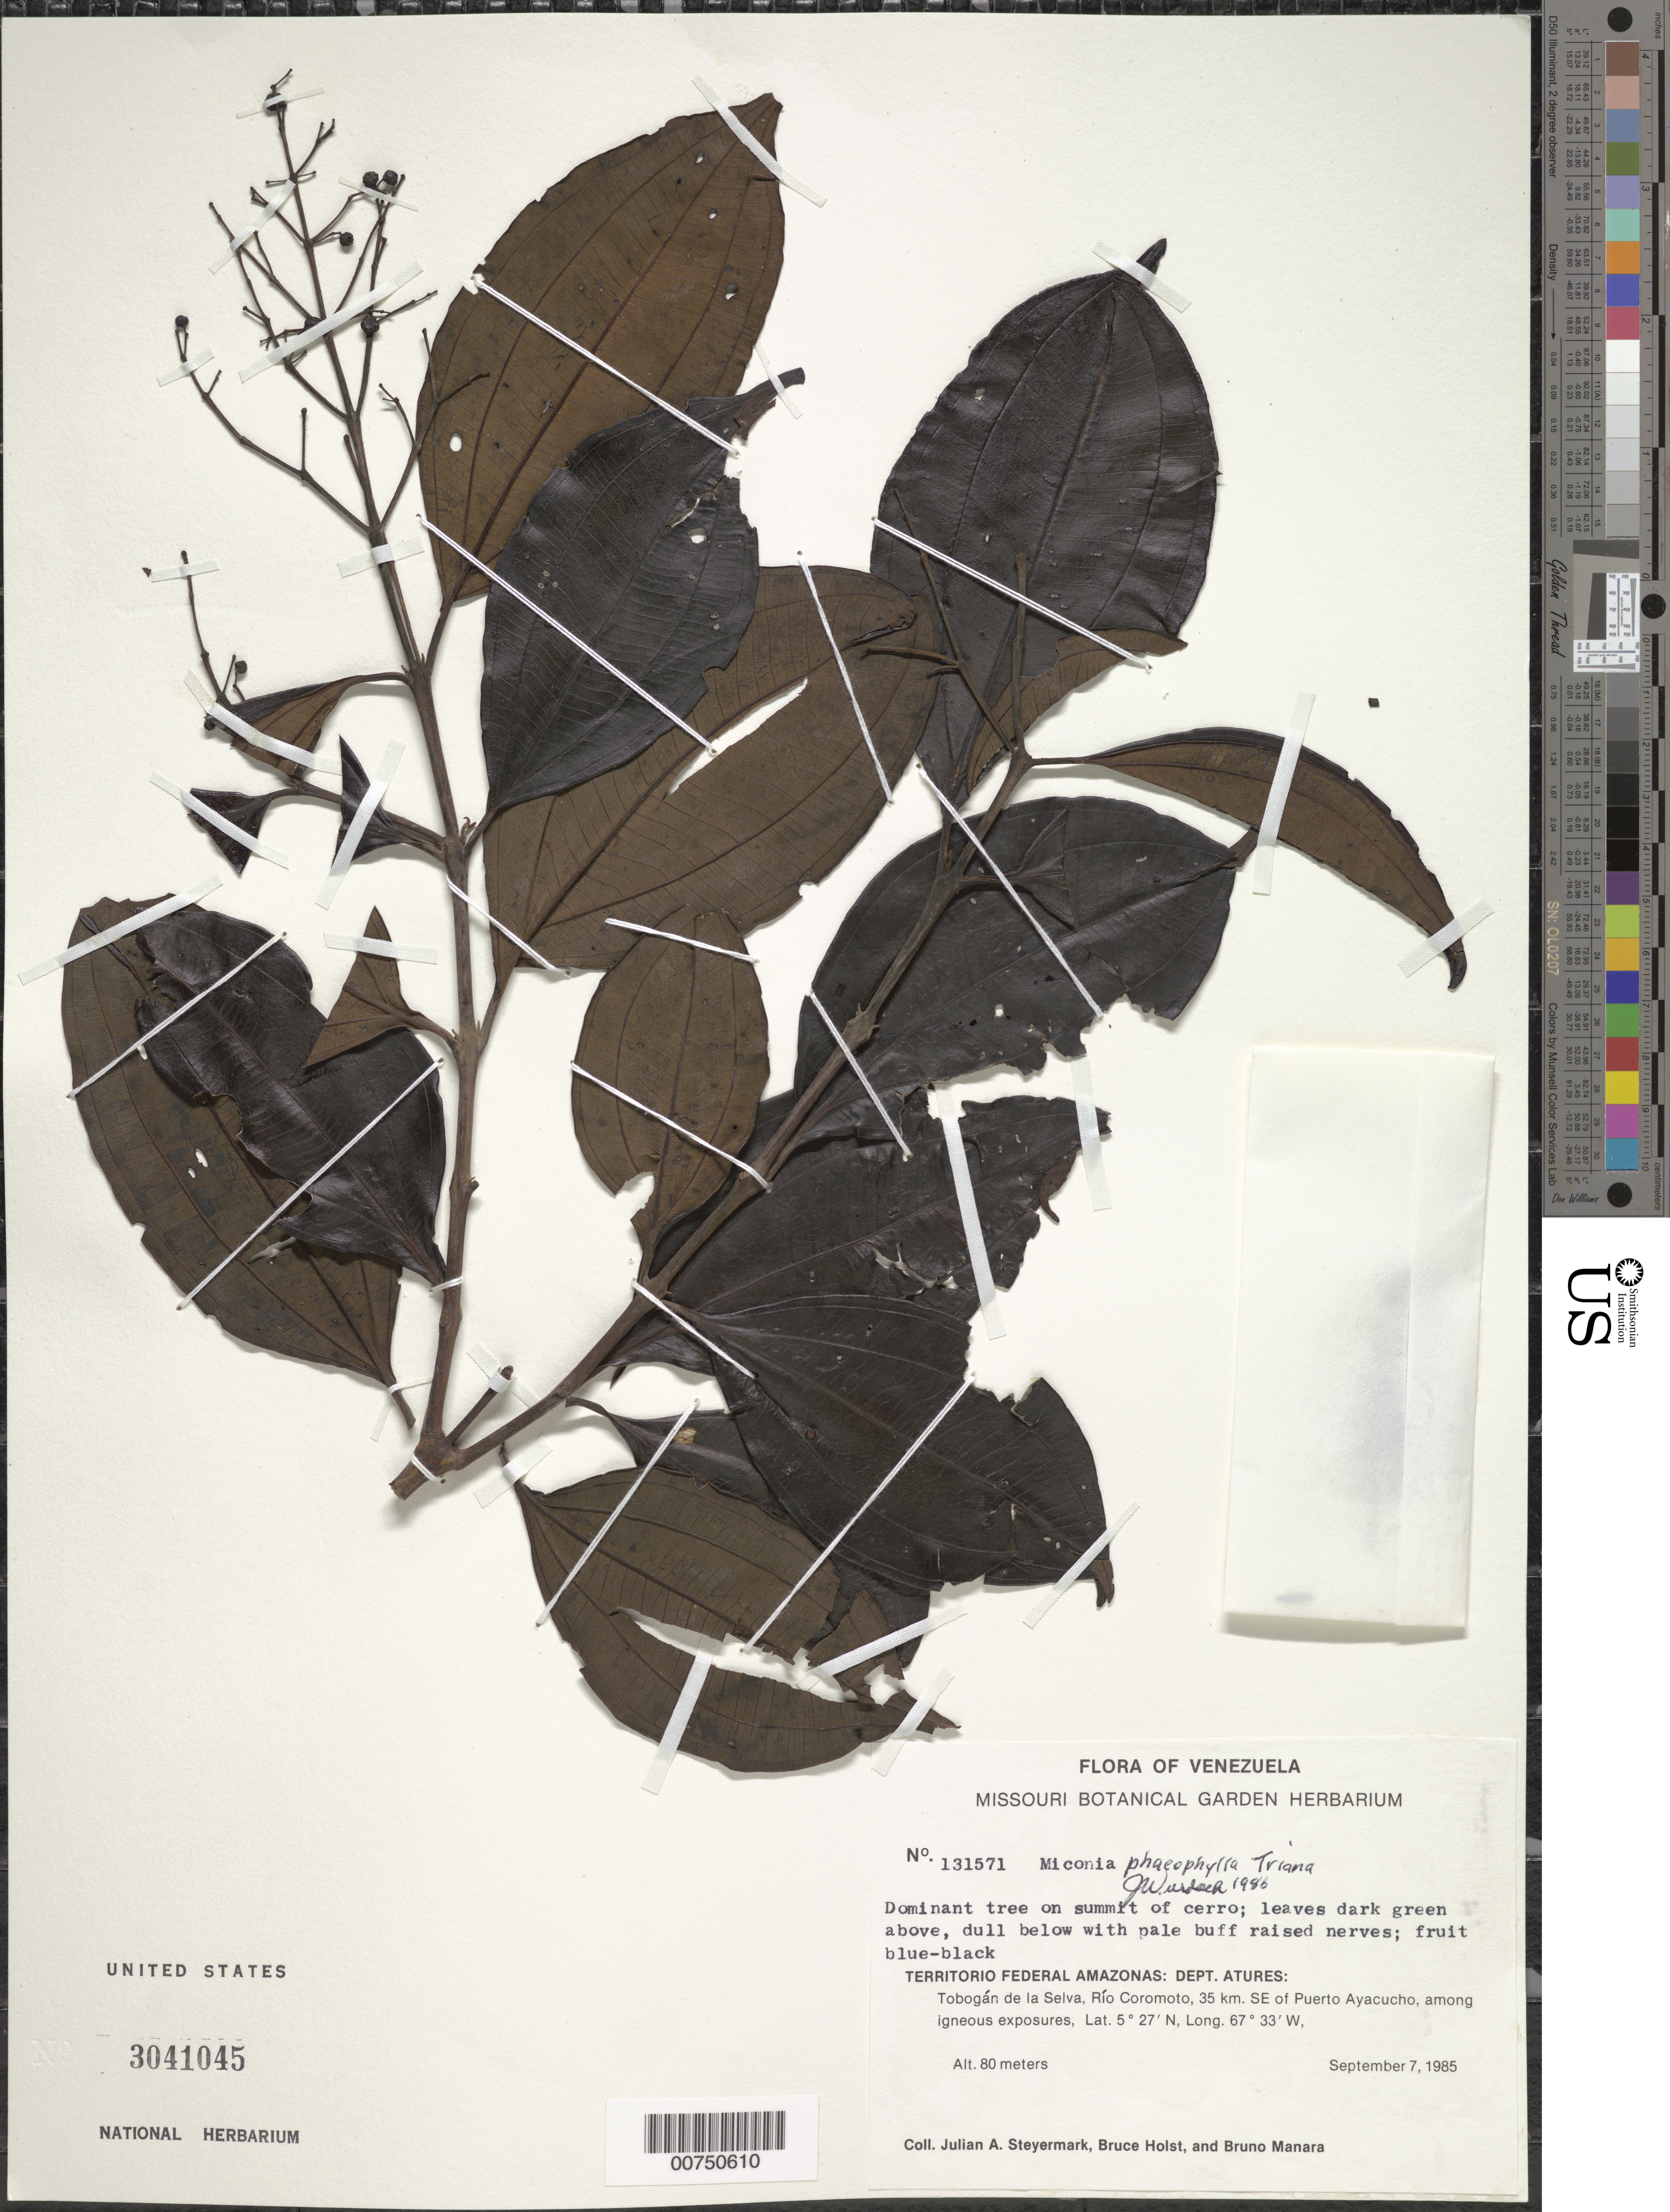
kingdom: Plantae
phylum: Tracheophyta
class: Magnoliopsida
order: Myrtales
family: Melastomataceae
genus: Miconia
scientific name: Miconia phaeophylla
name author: Triana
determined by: Wurdack, John J., (US), US (UNITED STATES)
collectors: J. Steyermark, B. Holst & B. Manara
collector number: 131571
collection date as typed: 7-Sep-85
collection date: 1985-09-07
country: Venezuela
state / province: Amazonas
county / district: Atures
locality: Tobogan de la Selva, Río Coromoto, 35 km SE Puerto Ayacucho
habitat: Among igneous exposures; on summit of cerro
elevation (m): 80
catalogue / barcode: US 3041045